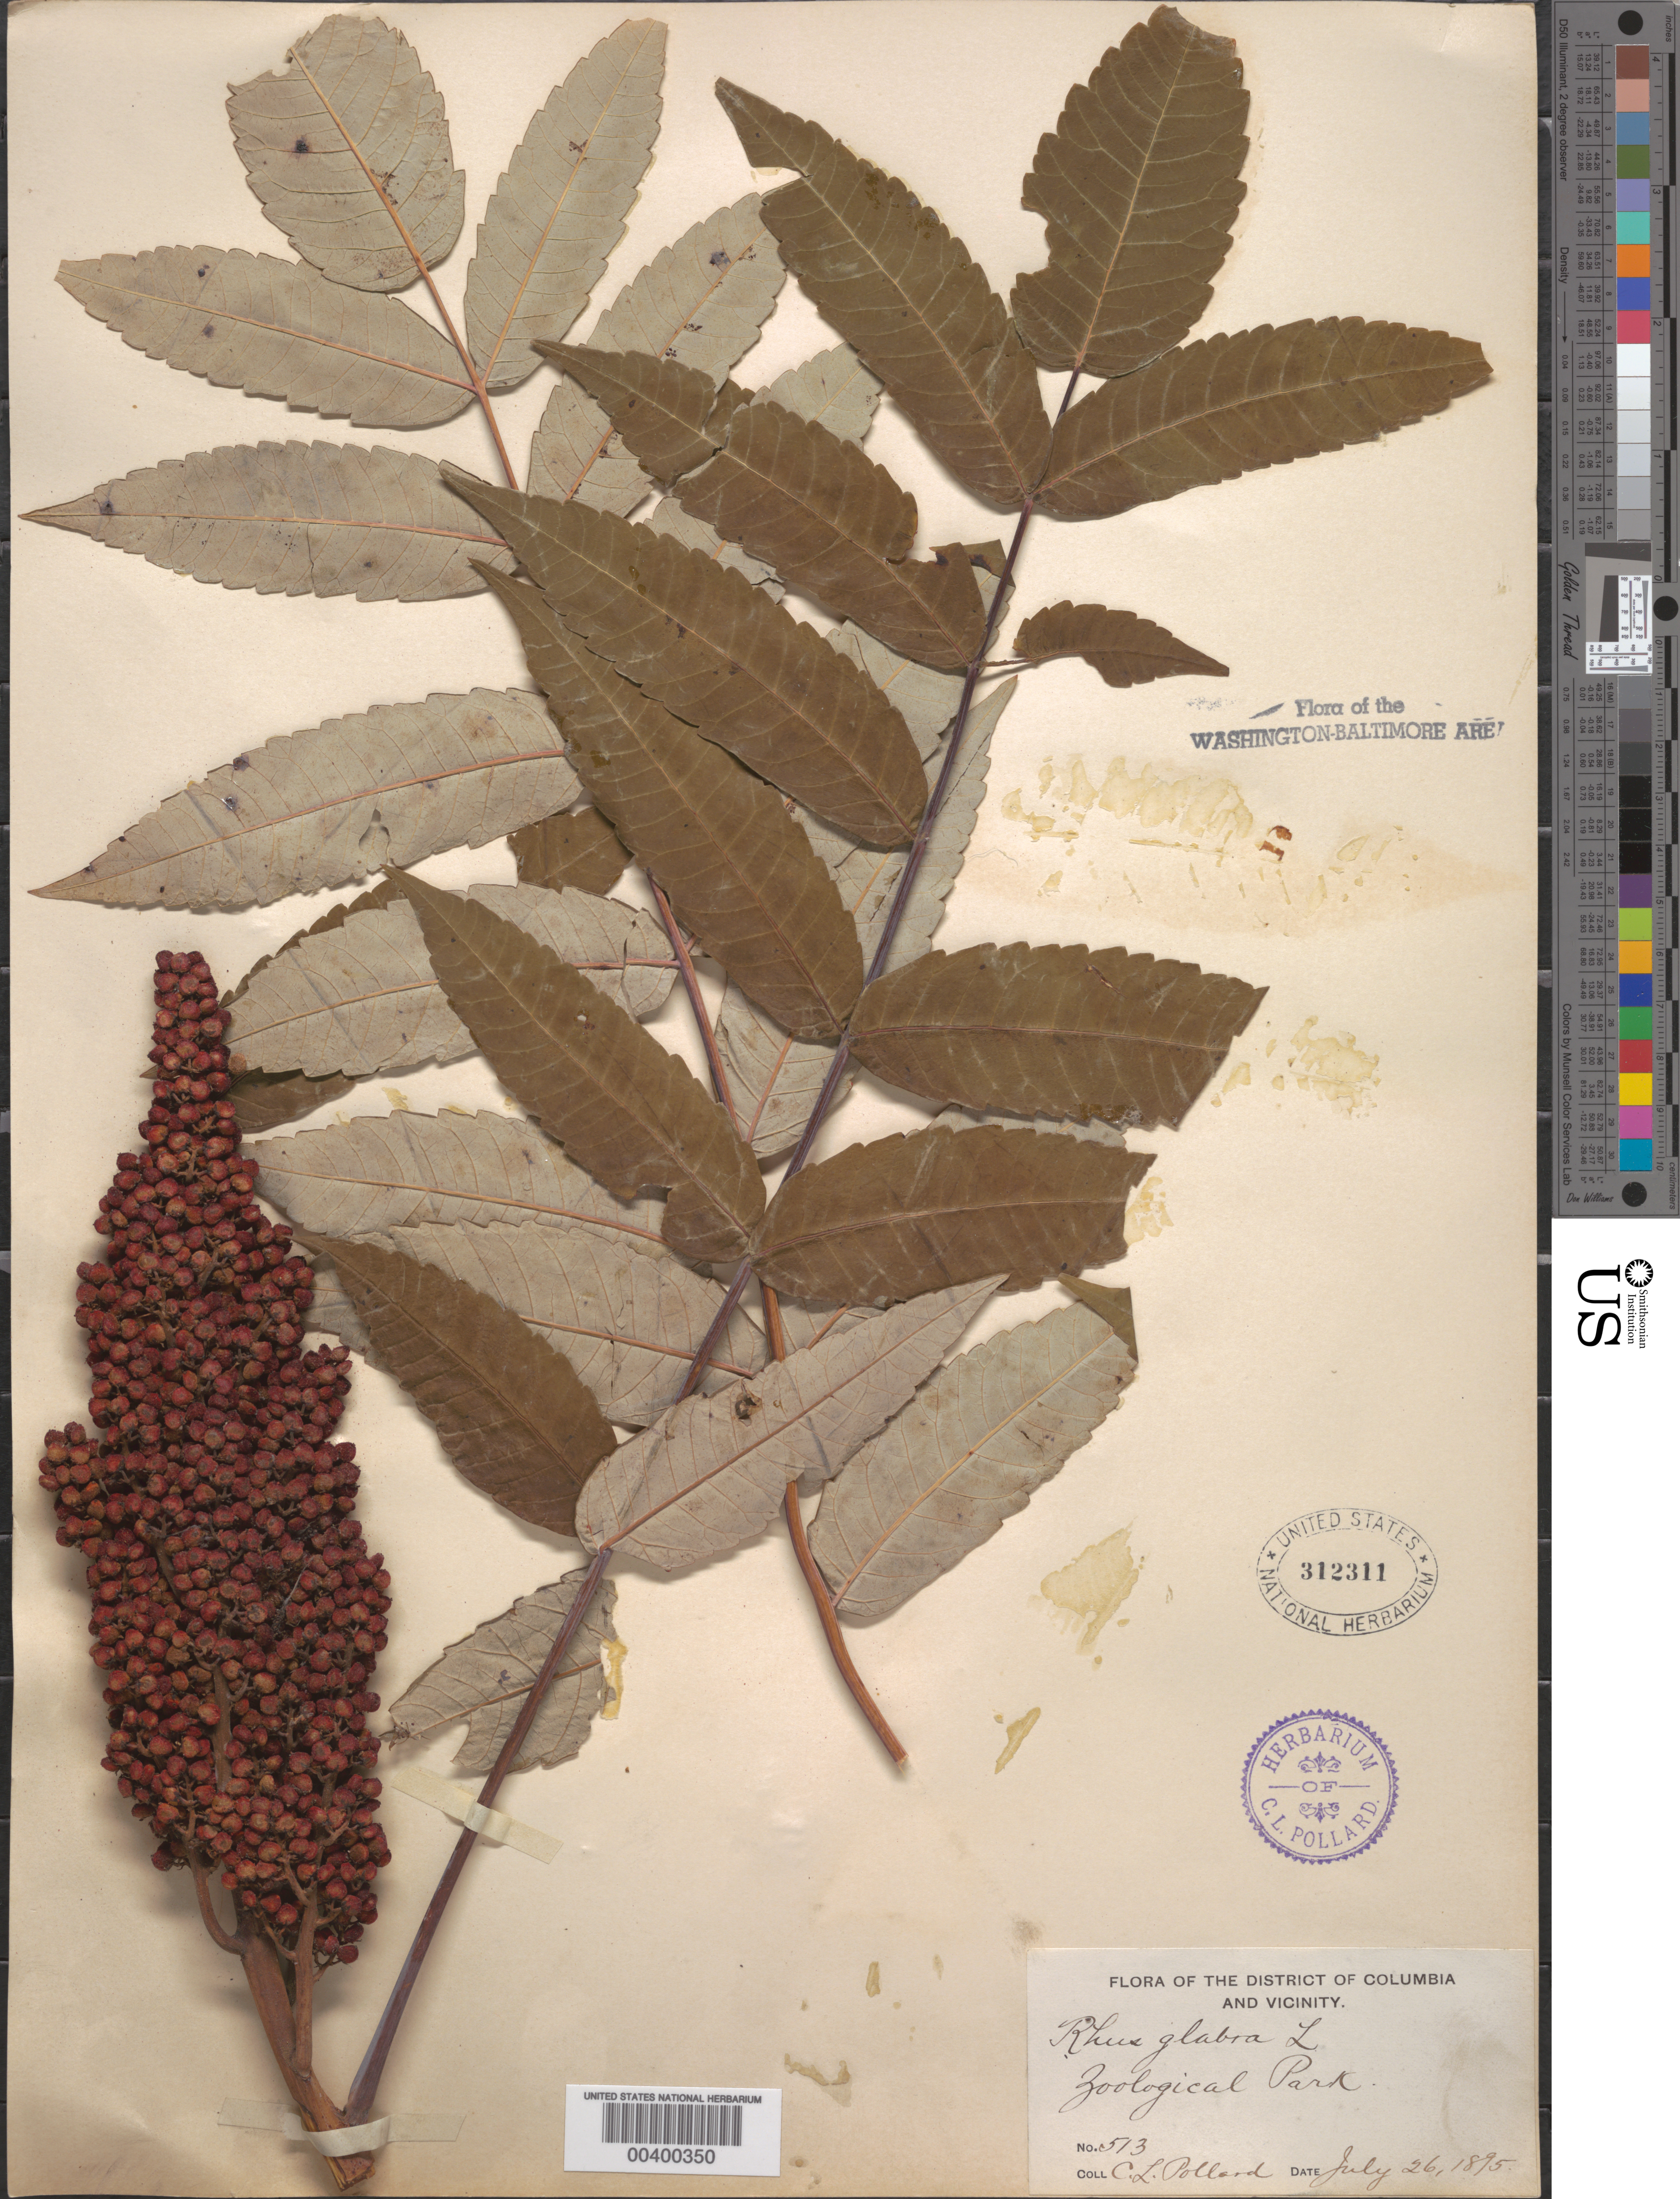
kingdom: Plantae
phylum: Tracheophyta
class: Magnoliopsida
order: Sapindales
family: Anacardiaceae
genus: Rhus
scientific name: Rhus glabra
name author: L.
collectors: C. L. Pollard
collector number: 573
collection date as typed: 26 Jul 1895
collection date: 1895-07-26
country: United States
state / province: District of Columbia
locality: Zoological Park Rock Creek Park & vicinity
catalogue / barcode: US 312311